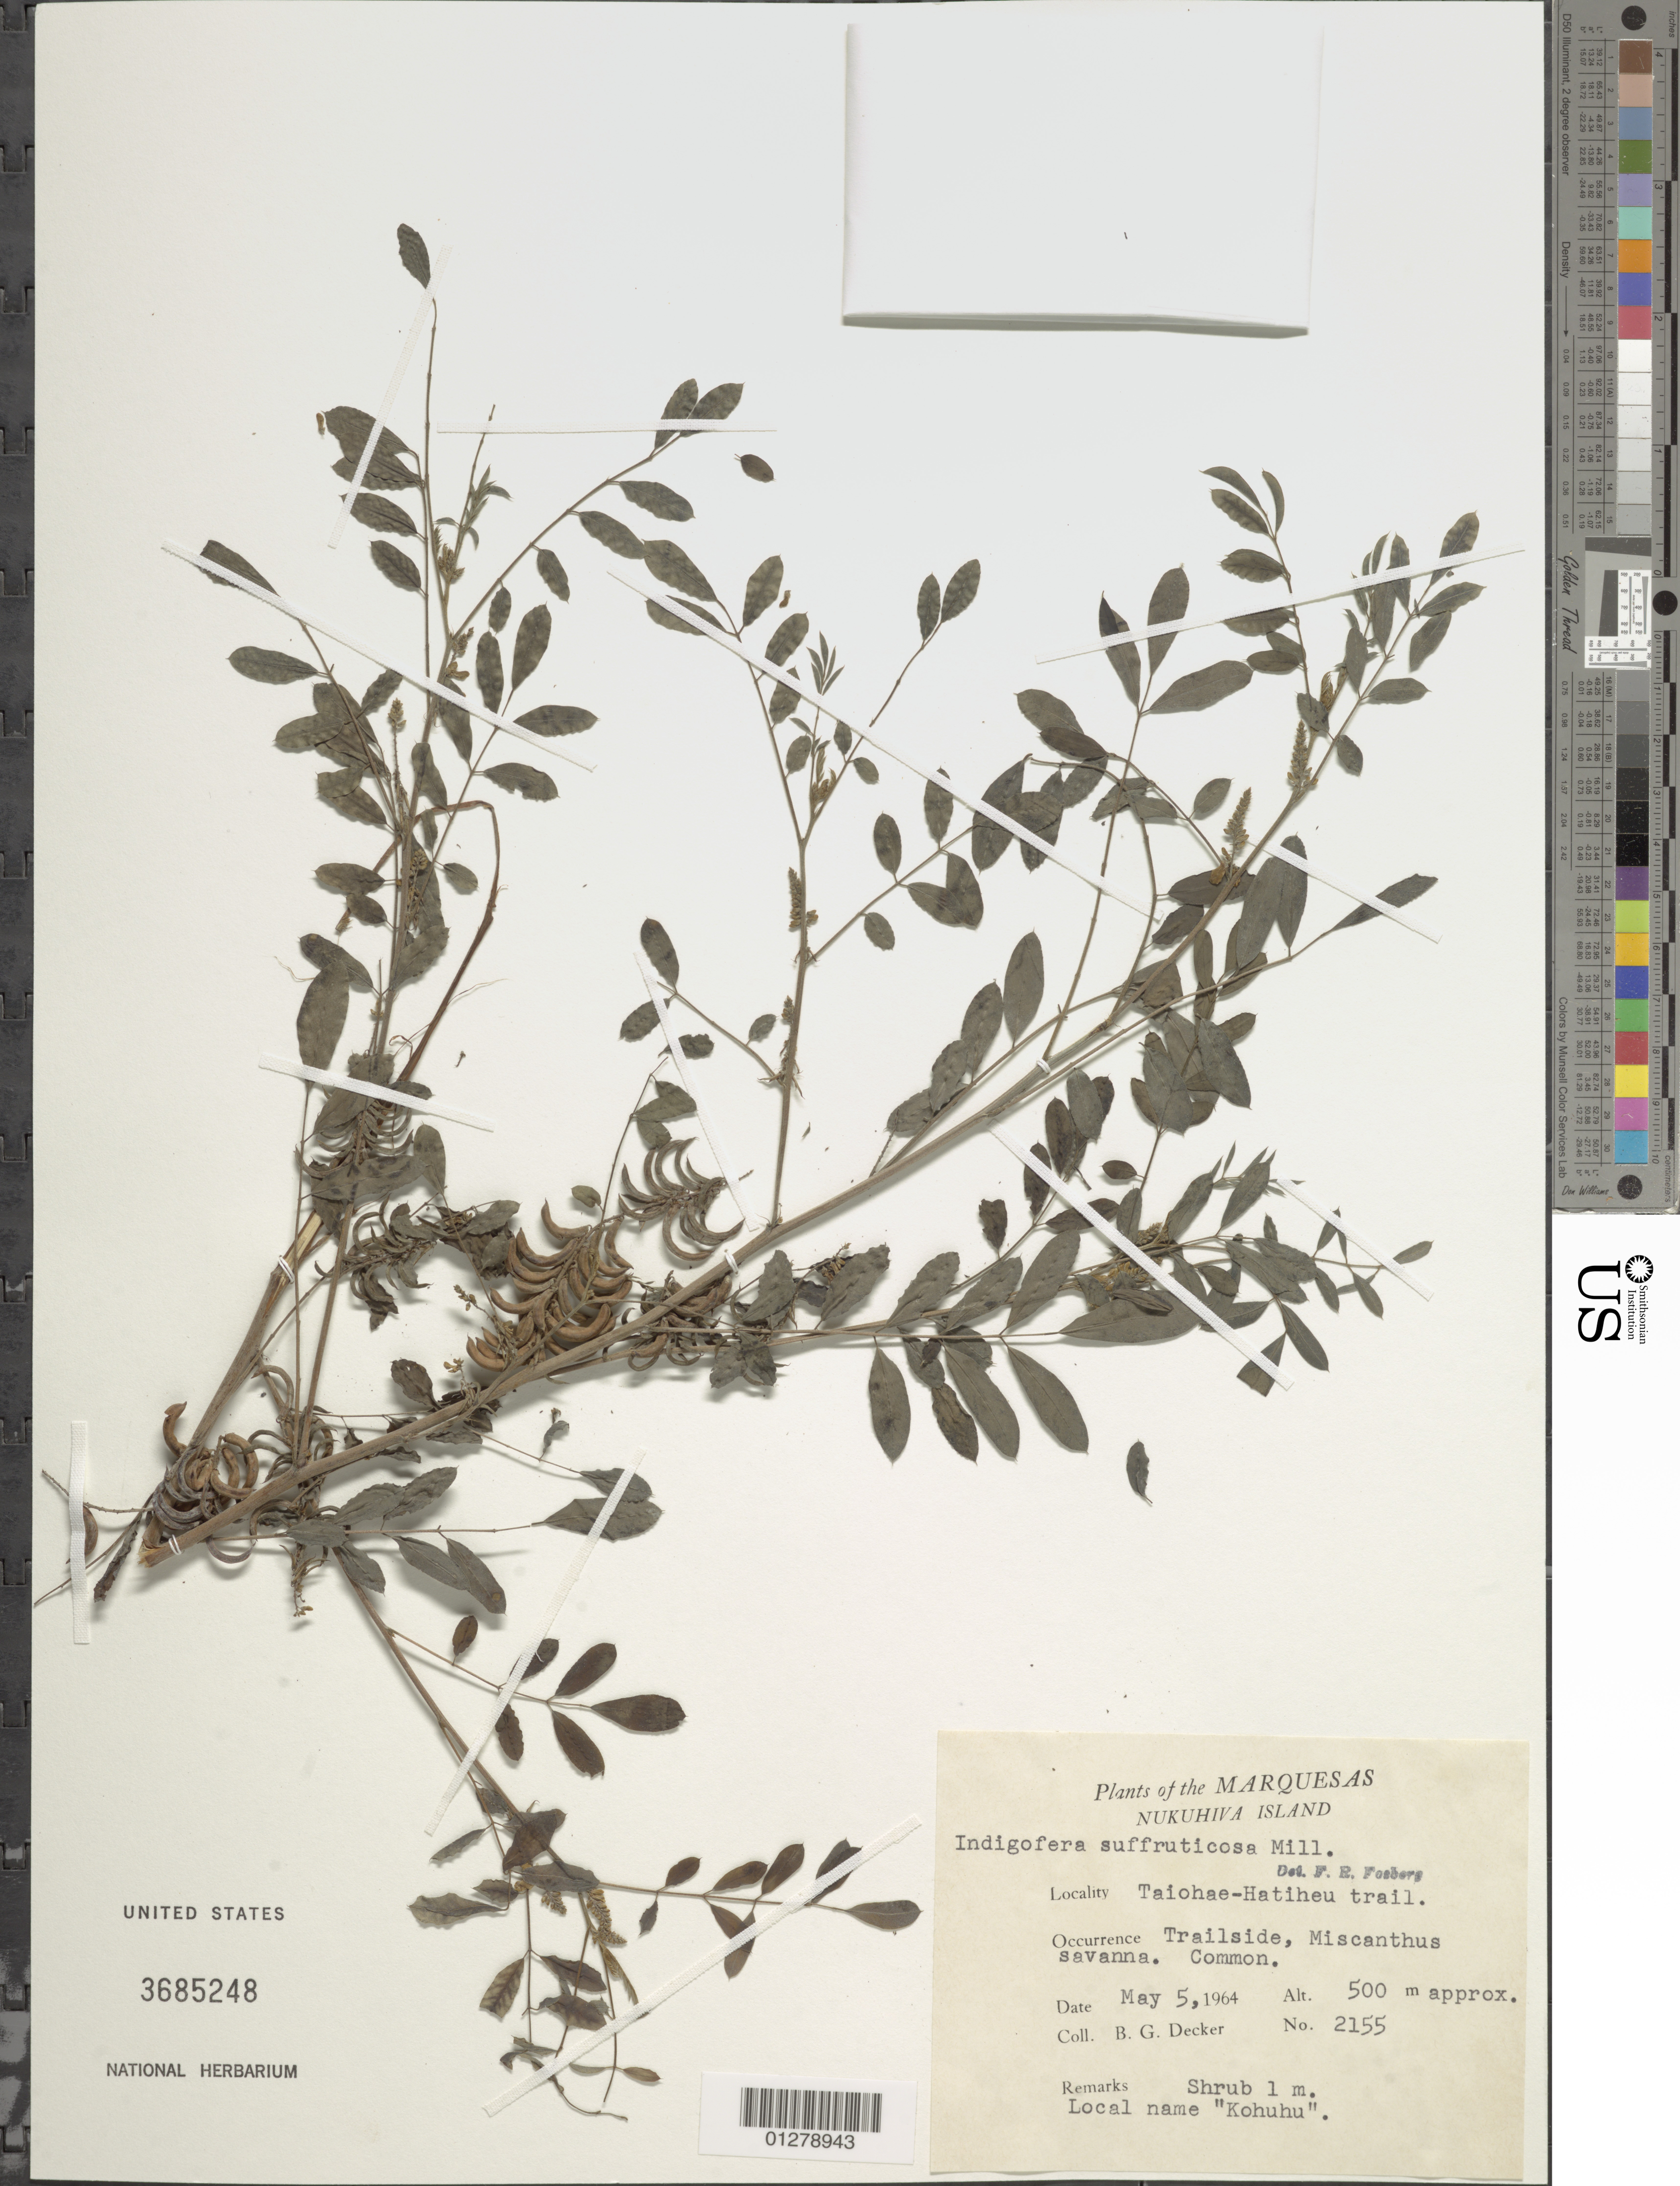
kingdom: Plantae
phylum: Tracheophyta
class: Magnoliopsida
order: Fabales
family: Fabaceae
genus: Indigofera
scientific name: Indigofera suffruticosa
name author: Mill.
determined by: Wagner, W. L., (BOT), Smithsonian Institution - National Museum of Natural History (UNITED STATES)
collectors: B. G. Decker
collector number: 2155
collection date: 1964-05-05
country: French Polynesia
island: Nuku Hiva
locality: Taiohae-Hatiheu Trail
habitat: Trailside, Miscanthus savannah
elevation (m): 500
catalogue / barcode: US 3685248